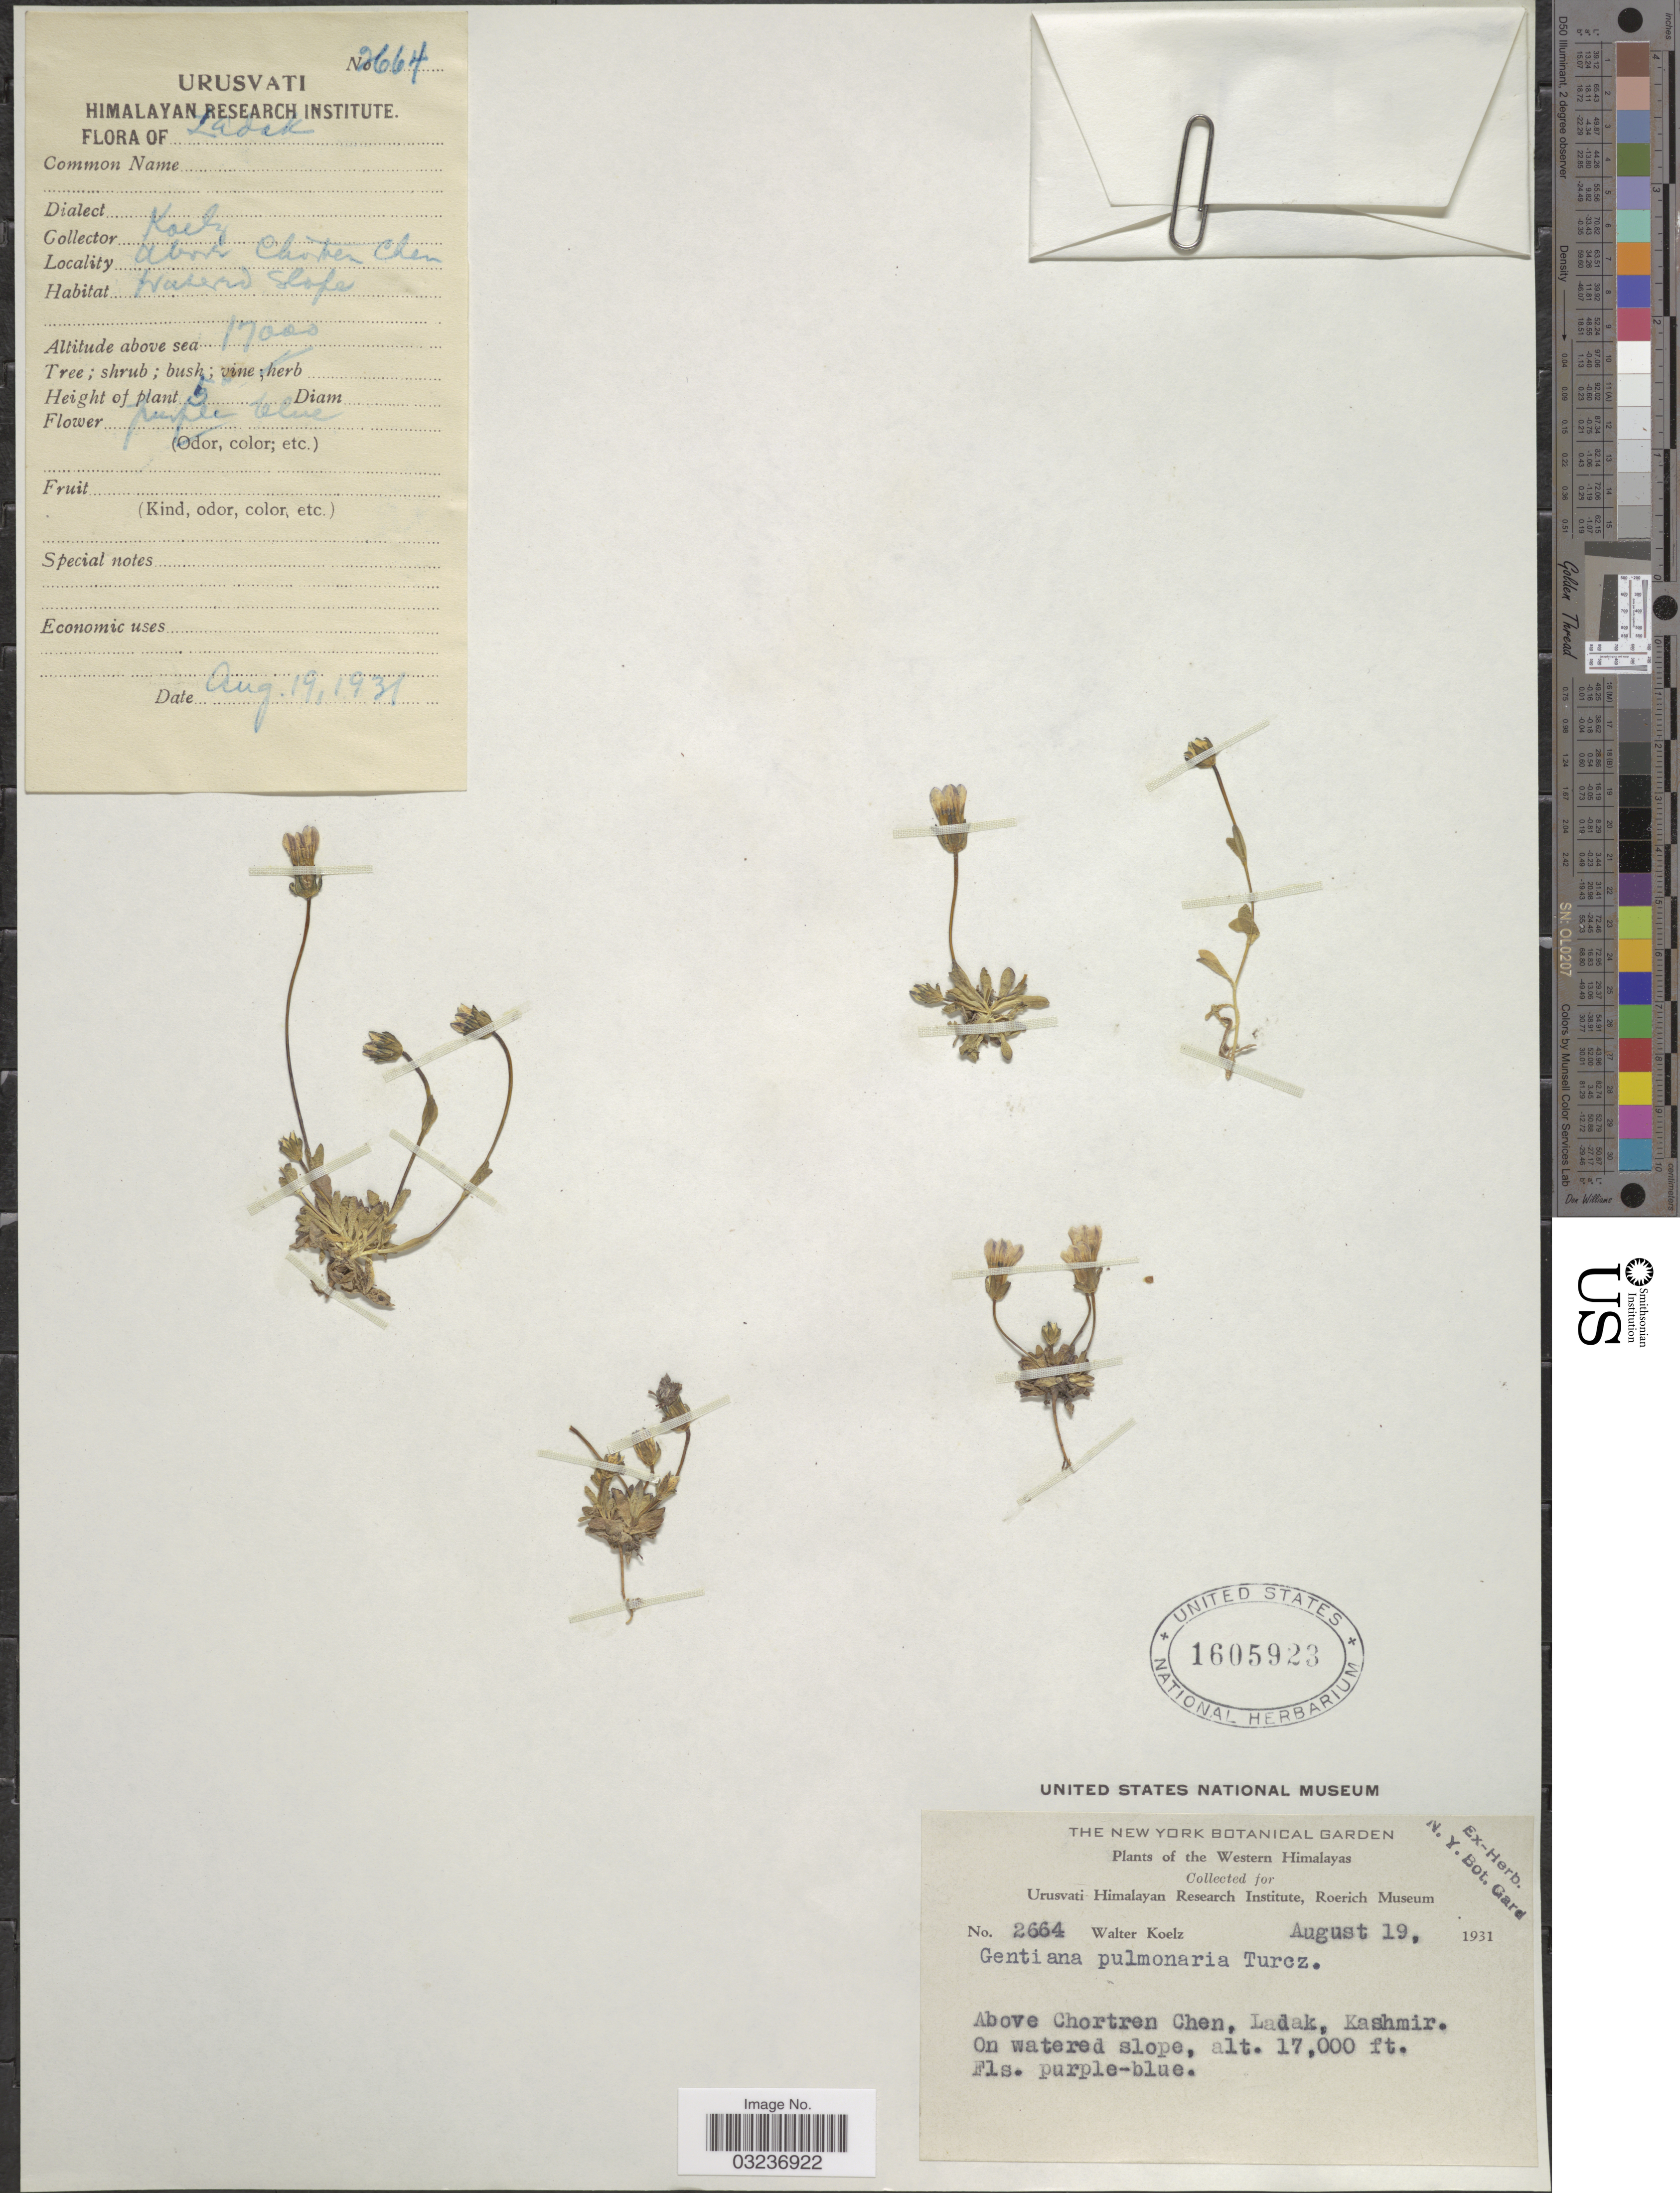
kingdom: Plantae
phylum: Tracheophyta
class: Magnoliopsida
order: Gentianales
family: Gentianaceae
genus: Gentiana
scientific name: Gentiana pulmonaria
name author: Turcz.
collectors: W. N. Koelz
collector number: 2664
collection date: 1931-08-19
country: India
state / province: Ladakh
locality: The Western Himalayas, Above Chortren Chen, Ladak, Kashmir, On watered slope.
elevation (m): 5182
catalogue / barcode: US 1605923